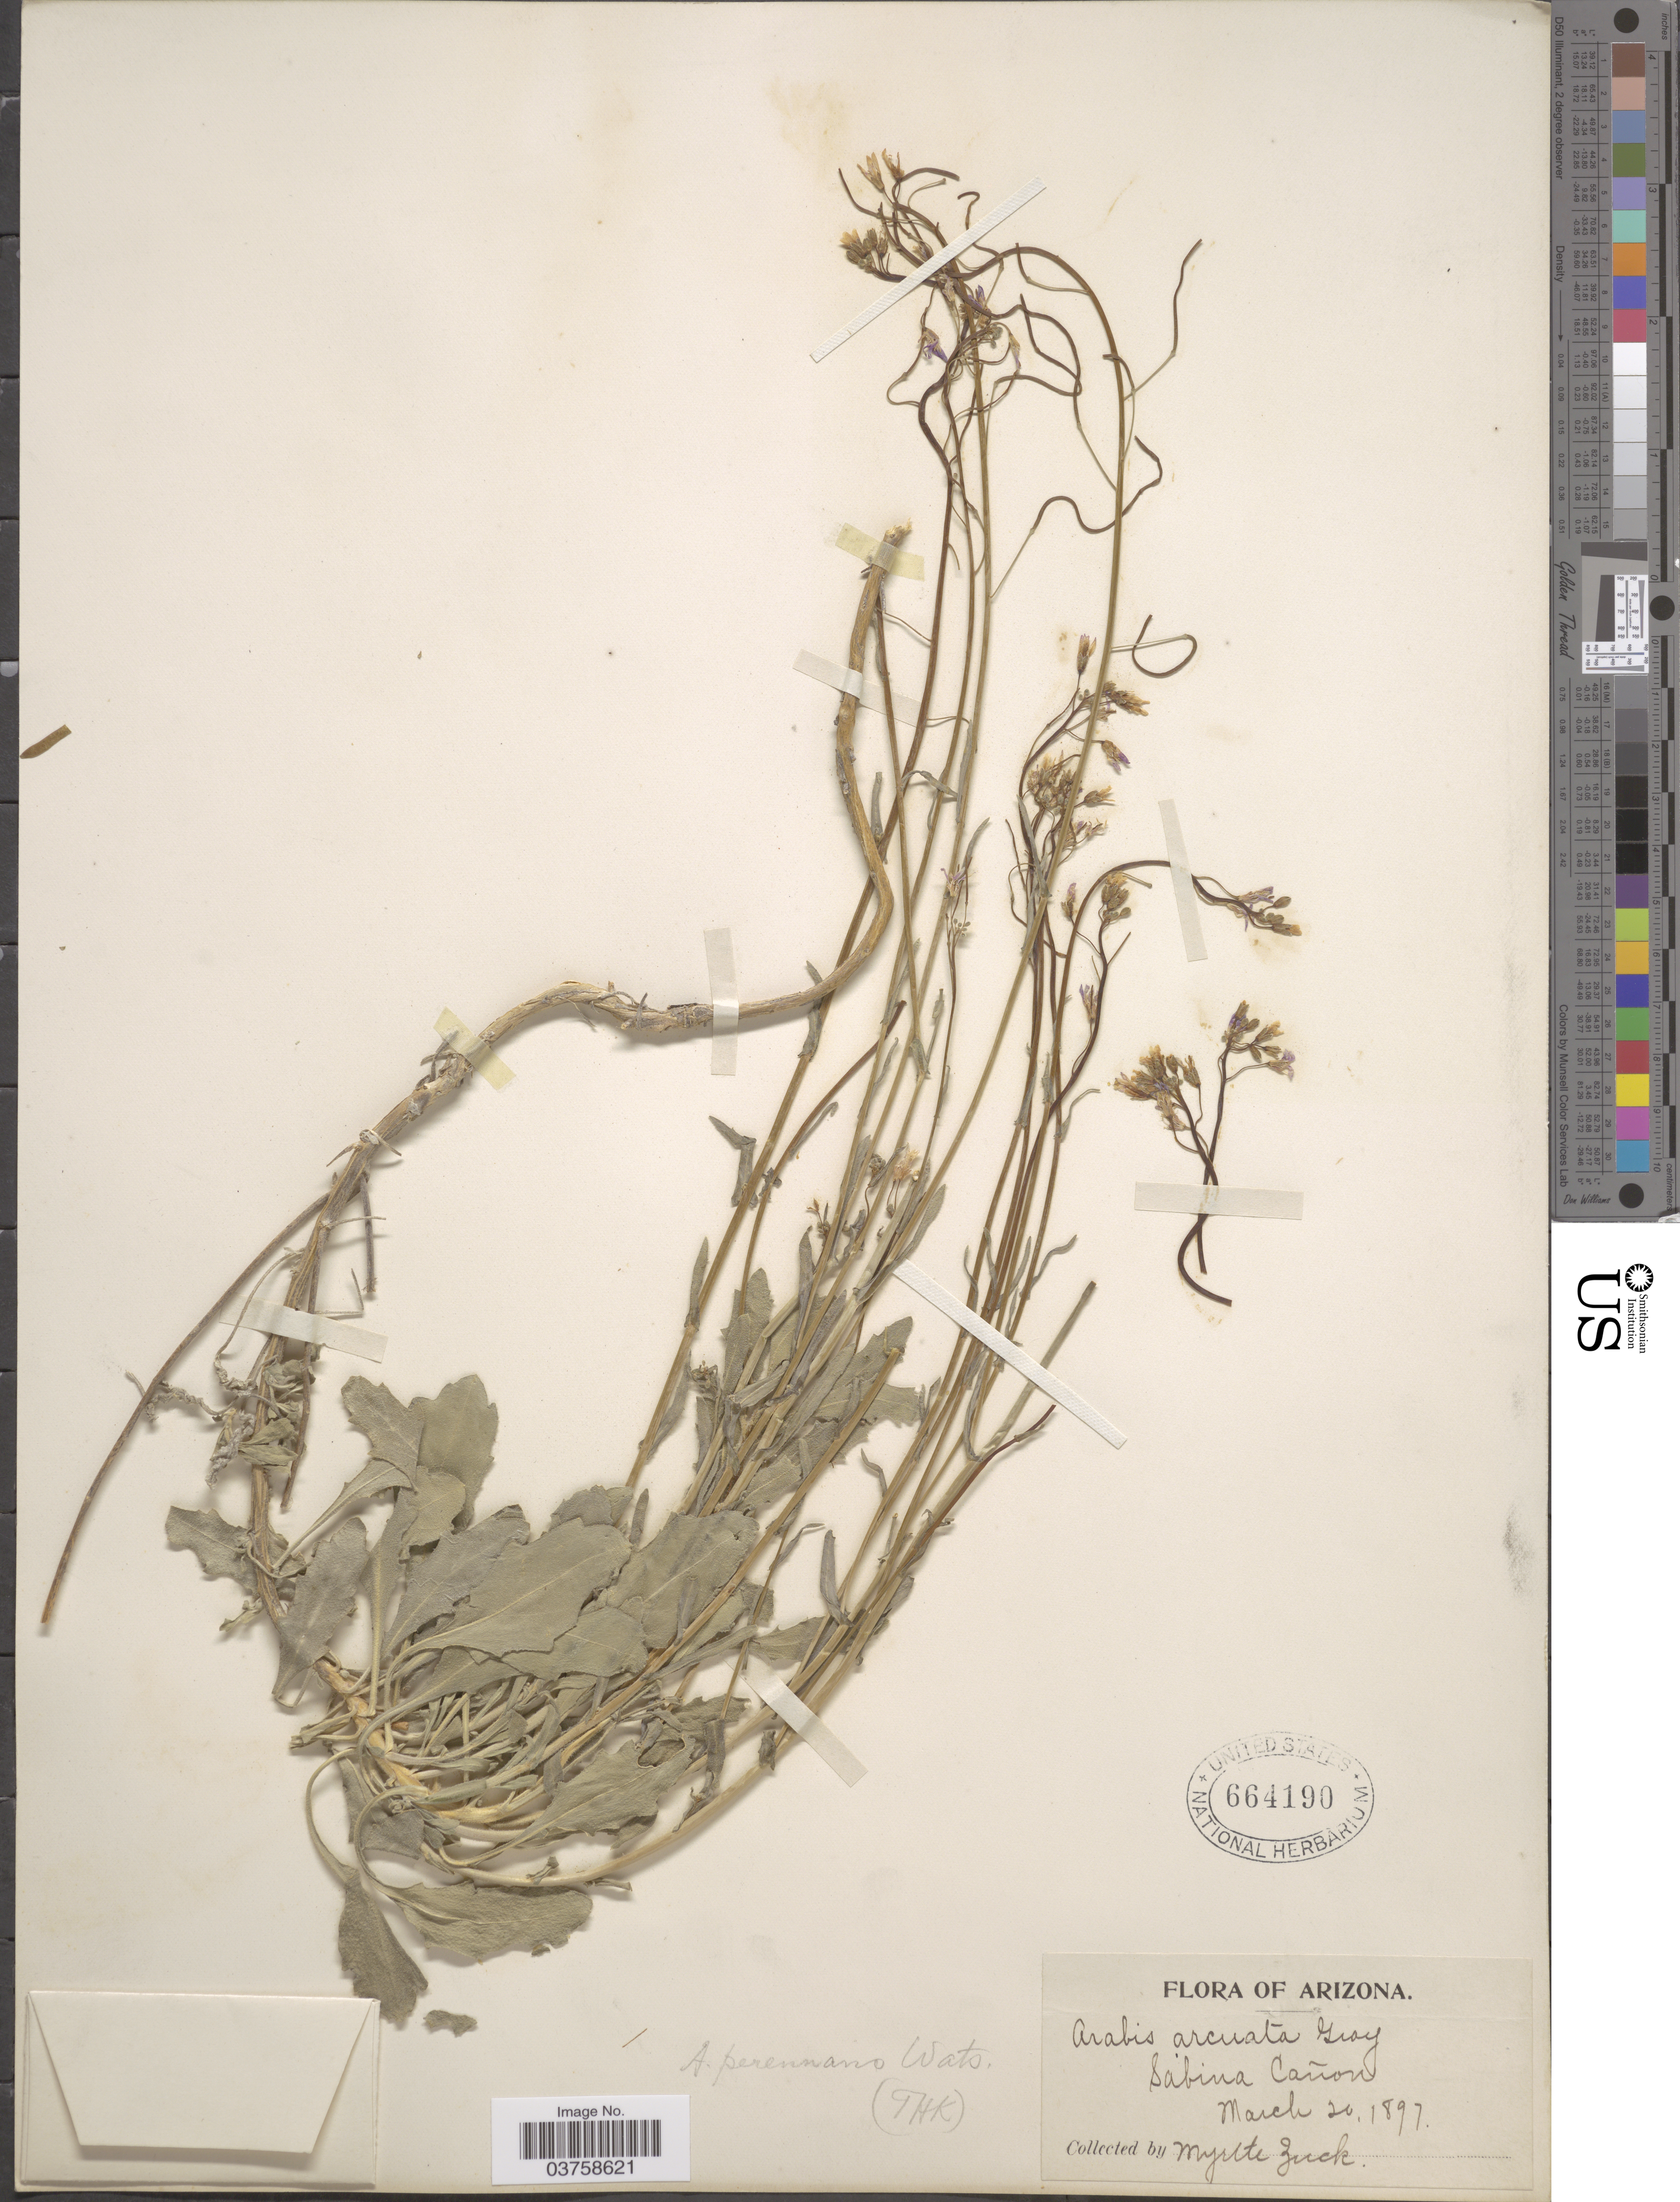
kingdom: Plantae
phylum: Tracheophyta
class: Magnoliopsida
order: Brassicales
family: Brassicaceae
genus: Arabis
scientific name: Arabis perennans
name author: S. Watson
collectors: M. Zuck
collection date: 1897-03-20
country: United States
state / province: Arizona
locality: Sabina Cañon.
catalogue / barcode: US 664190